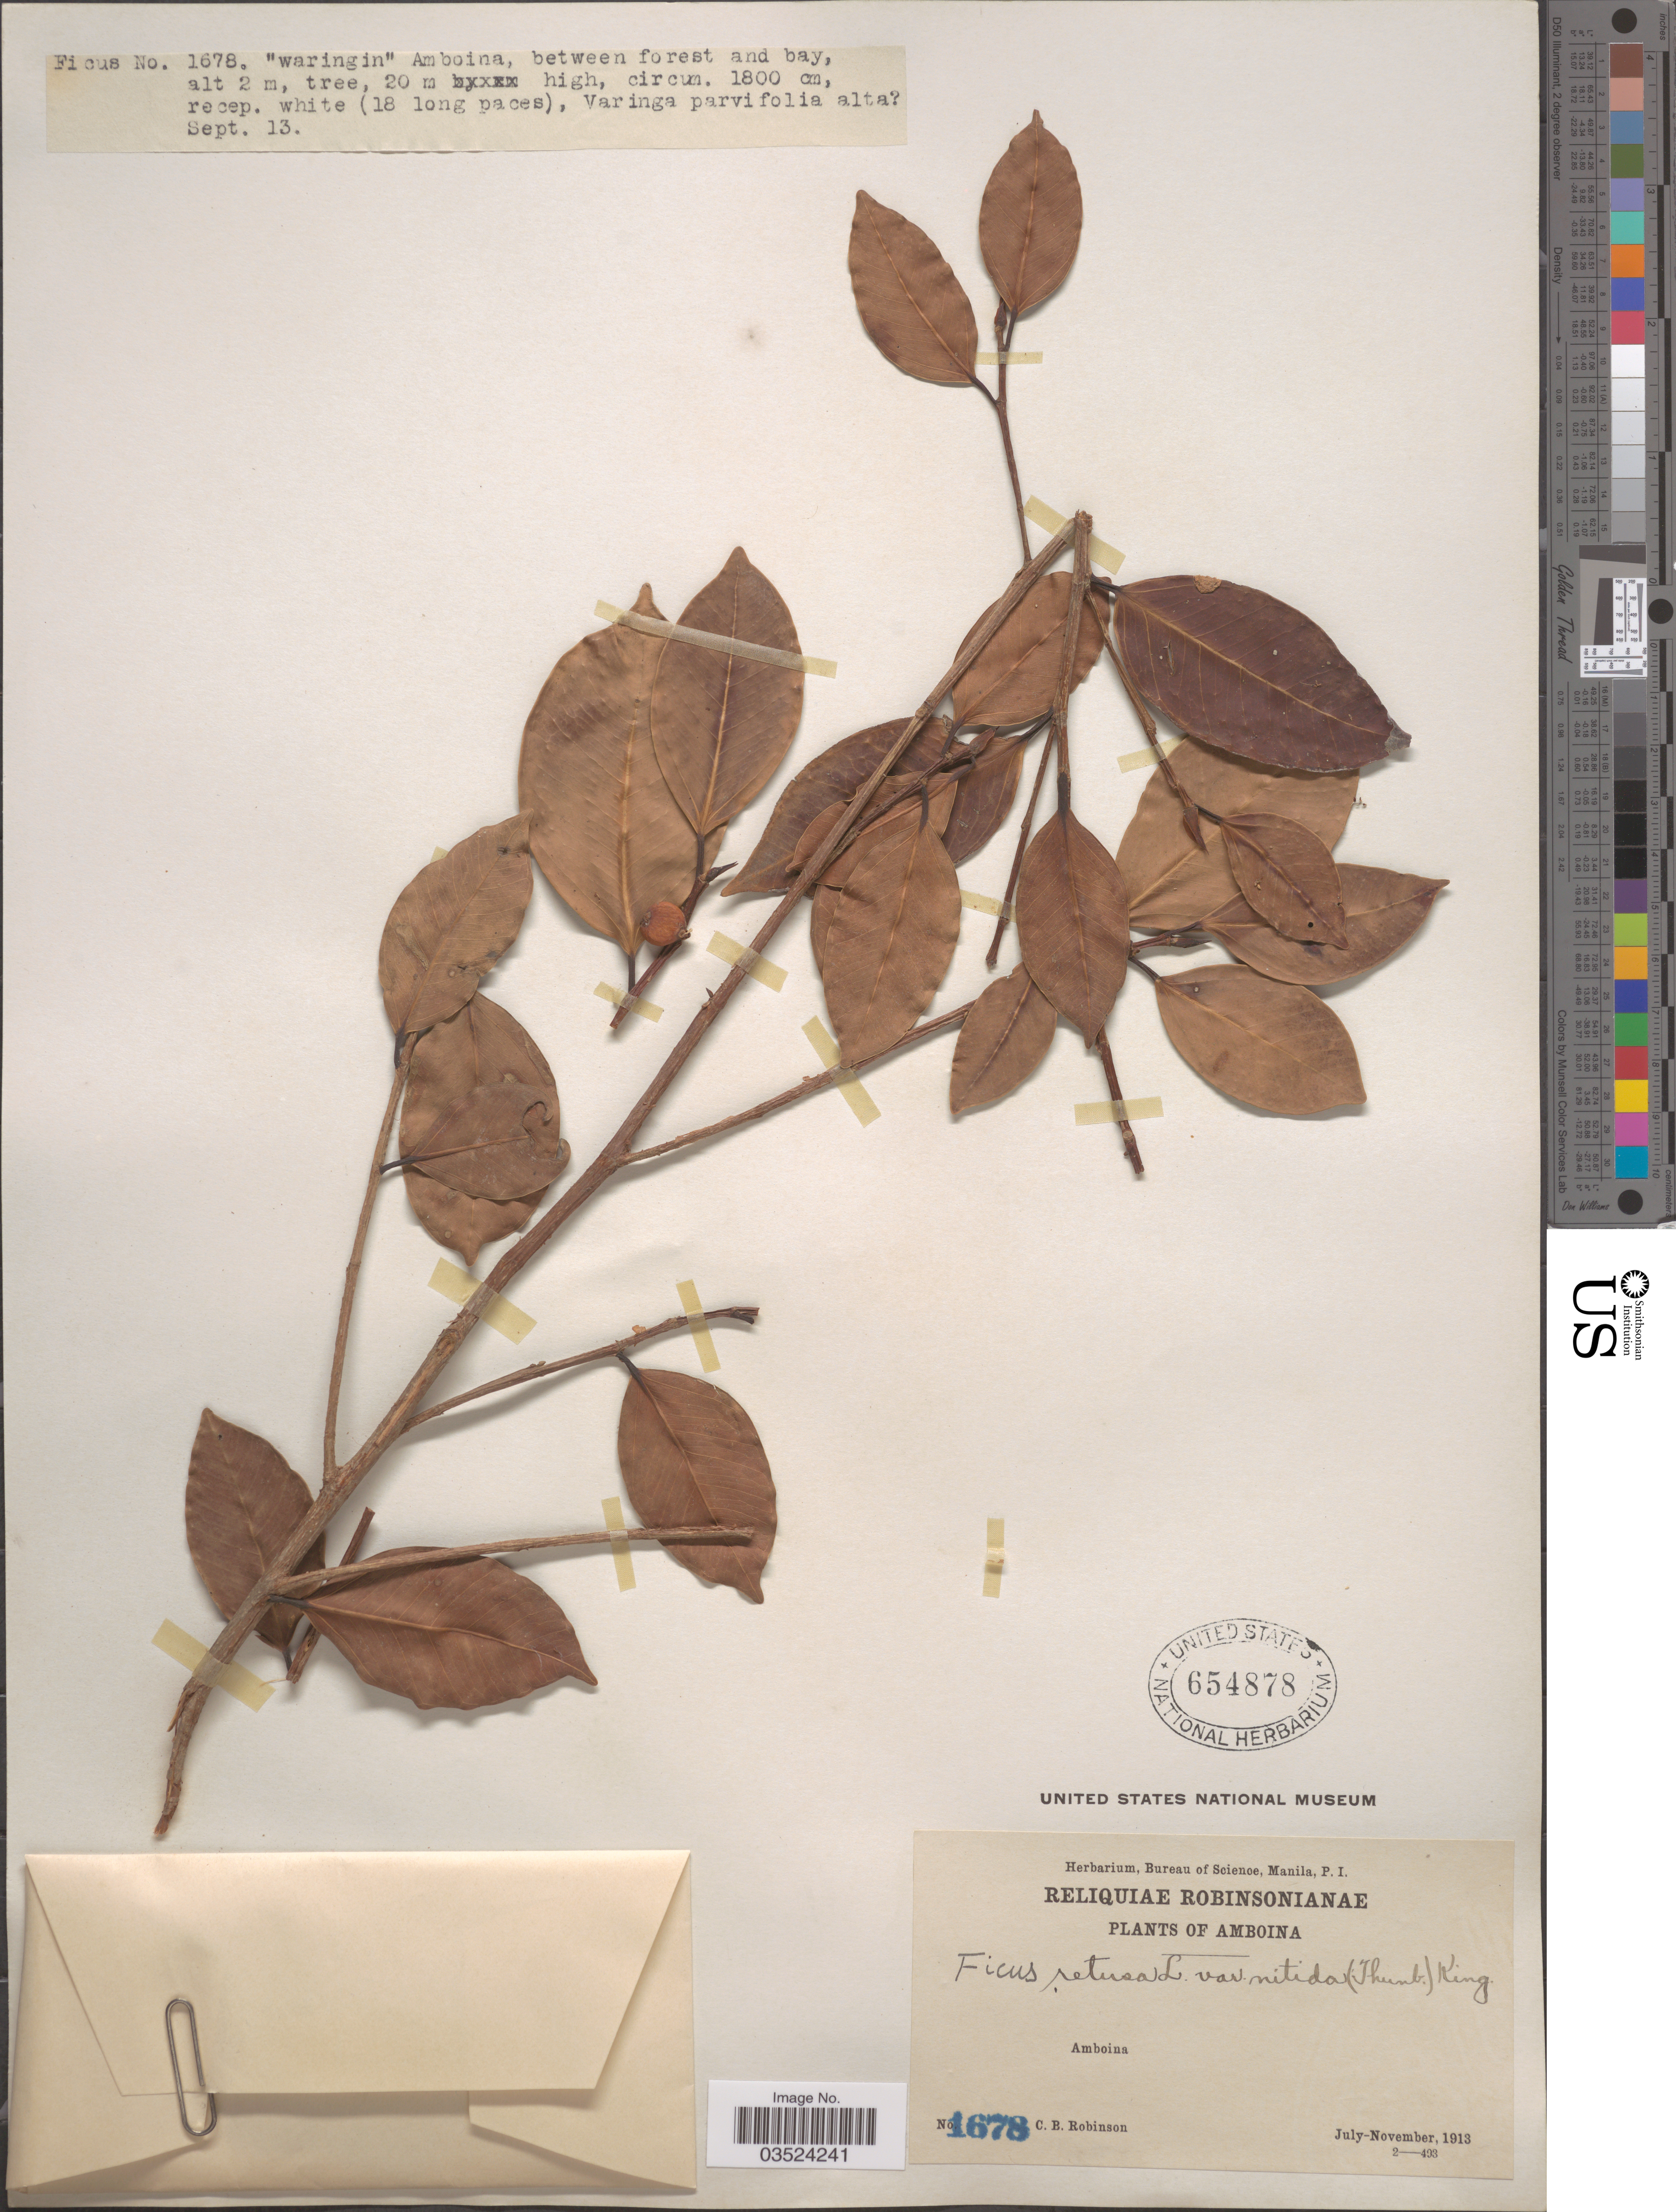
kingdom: Plantae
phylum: Tracheophyta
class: Magnoliopsida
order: Rosales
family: Moraceae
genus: Ficus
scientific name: Ficus retusa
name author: L.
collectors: C. Robinson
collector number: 1678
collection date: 1913-09-13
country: Indonesia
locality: Amboina.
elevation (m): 2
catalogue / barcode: US 654878